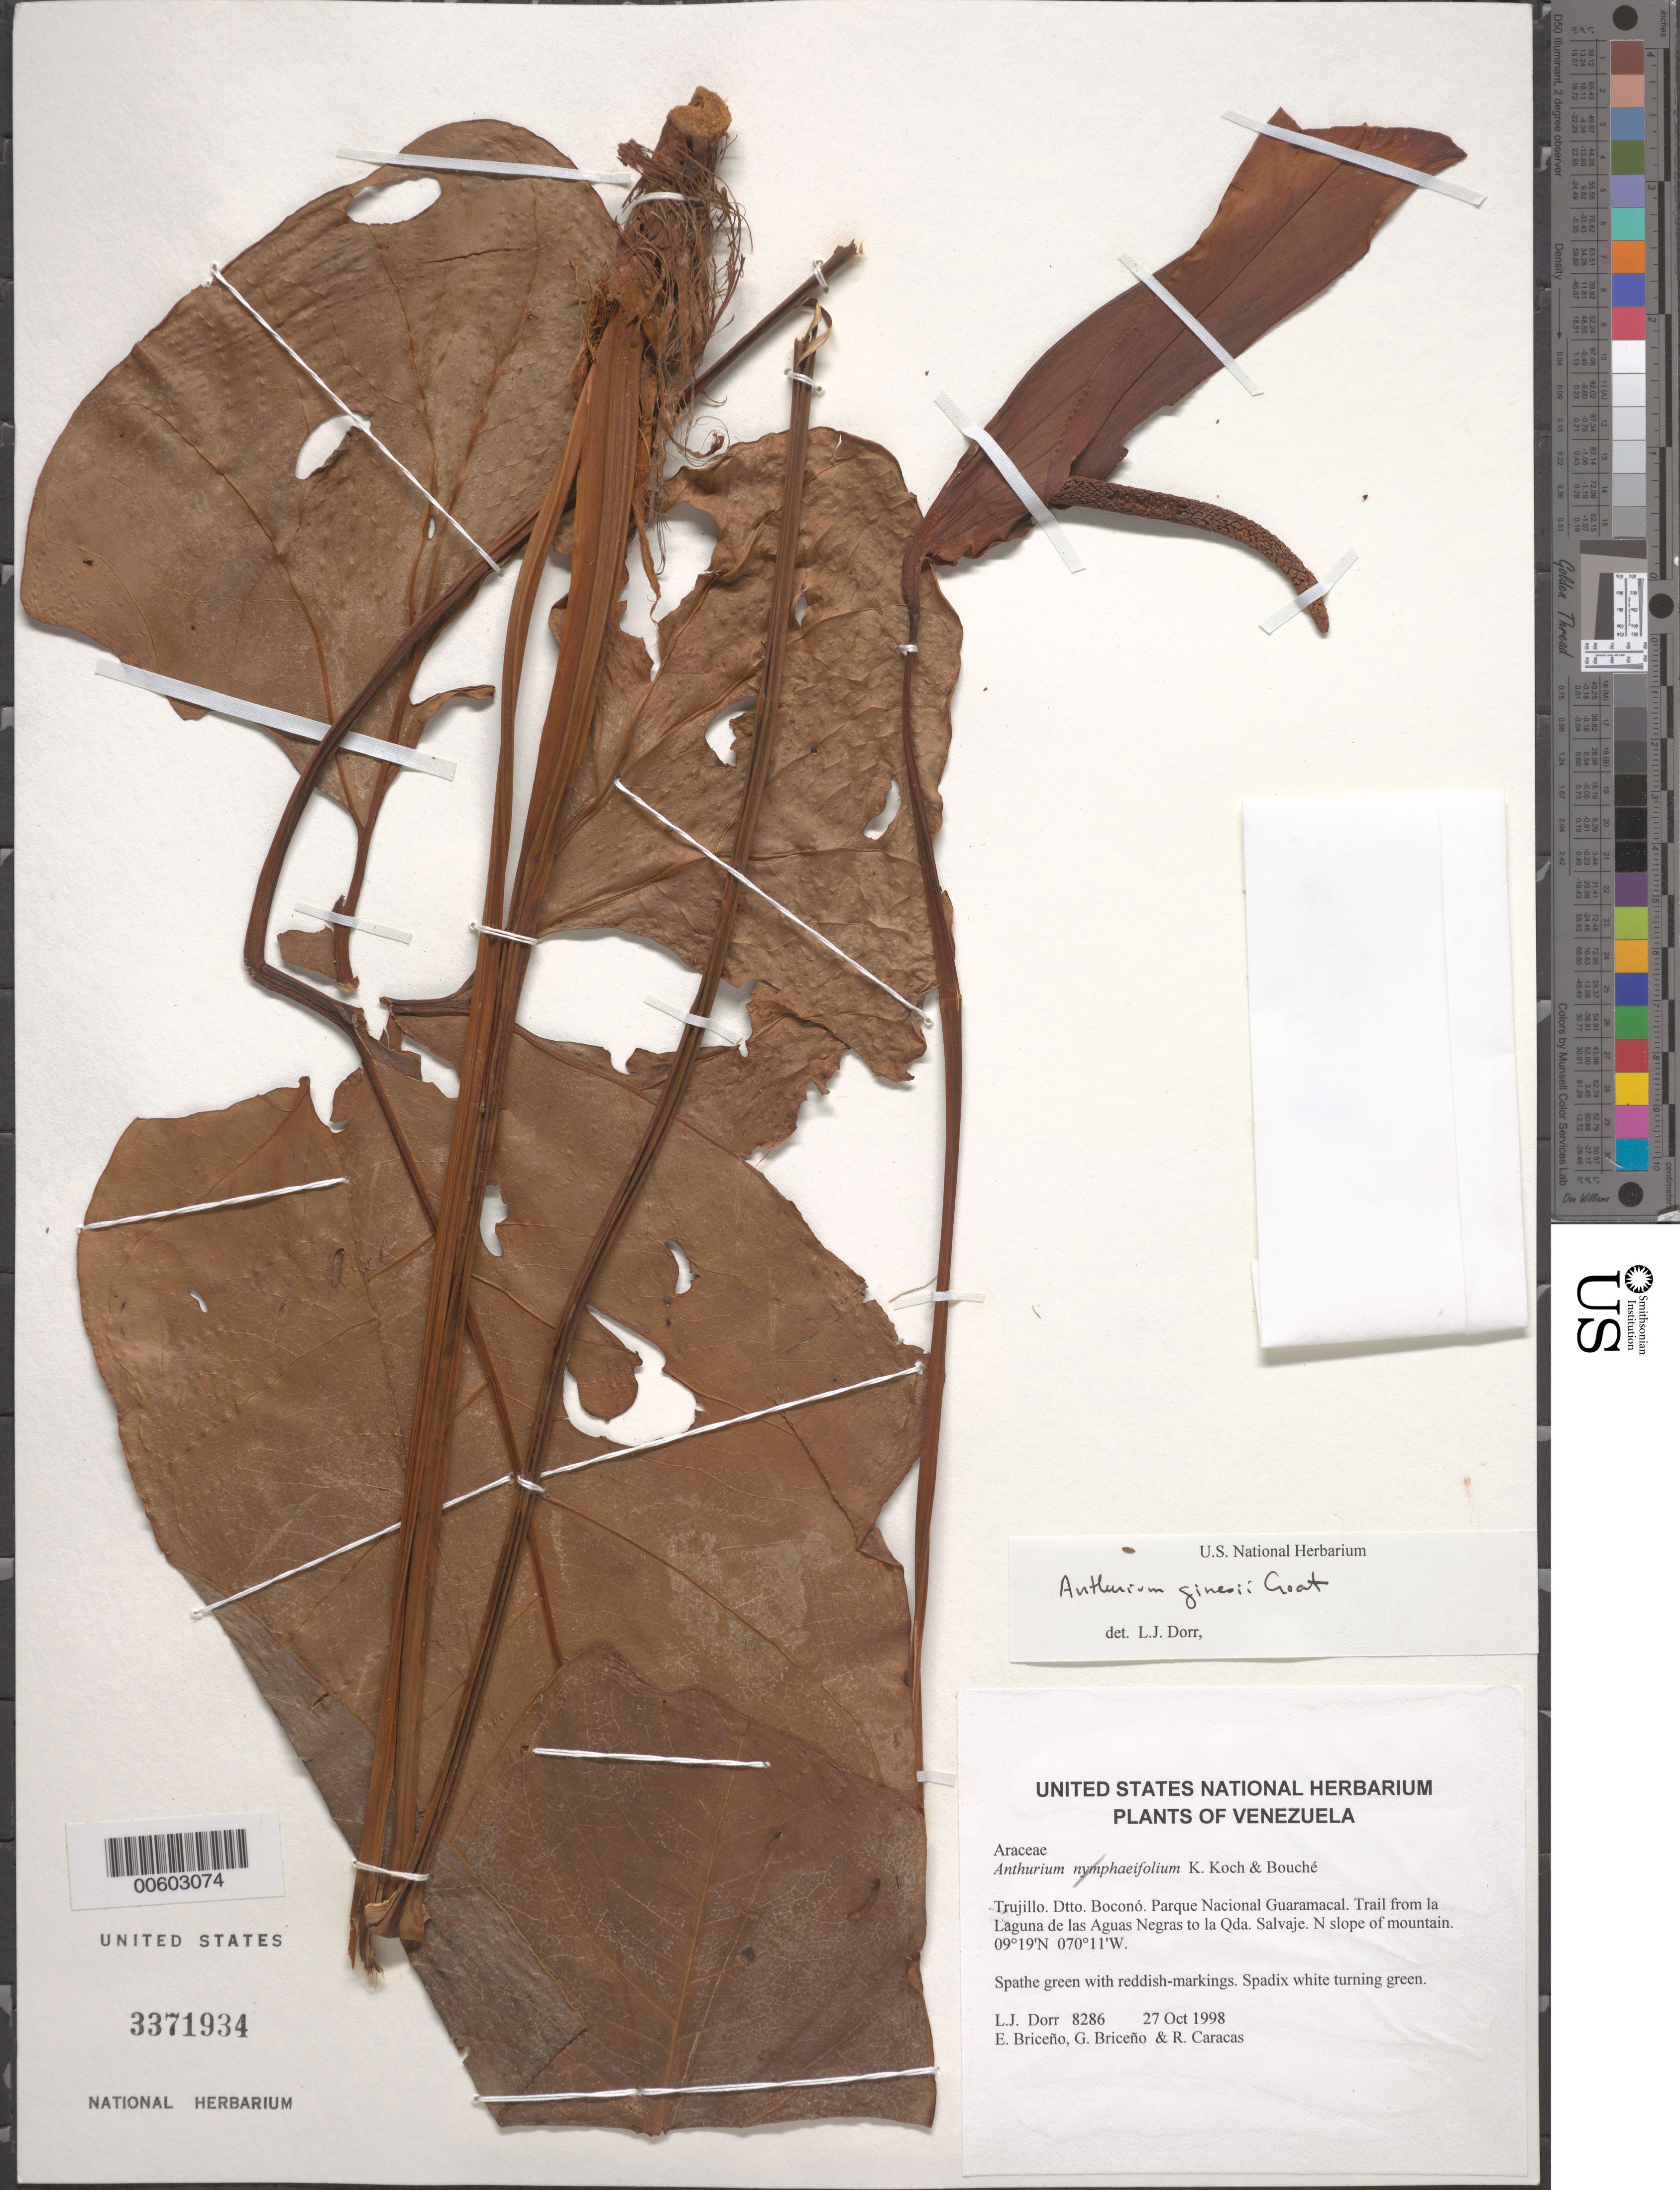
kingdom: Plantae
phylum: Tracheophyta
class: Liliopsida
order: Alismatales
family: Araceae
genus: Anthurium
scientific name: Anthurium ginesii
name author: Croat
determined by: Dorr, L. J., (BOT), Smithsonian Institution - National Museum of Natural History (UNITED STATES)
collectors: L. J. Dorr, E. Briceño, G. Briceño & R. Caracas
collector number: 8286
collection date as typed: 27 Oct 1998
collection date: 1998-10-27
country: Venezuela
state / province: Trujillo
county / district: Boconó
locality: Parque Nacional Guaramacal. Trail from la Laguna de las Aguas Negras to la Qda. Salvaje. N slope of mountain.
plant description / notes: PORT, US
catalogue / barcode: US 3371934